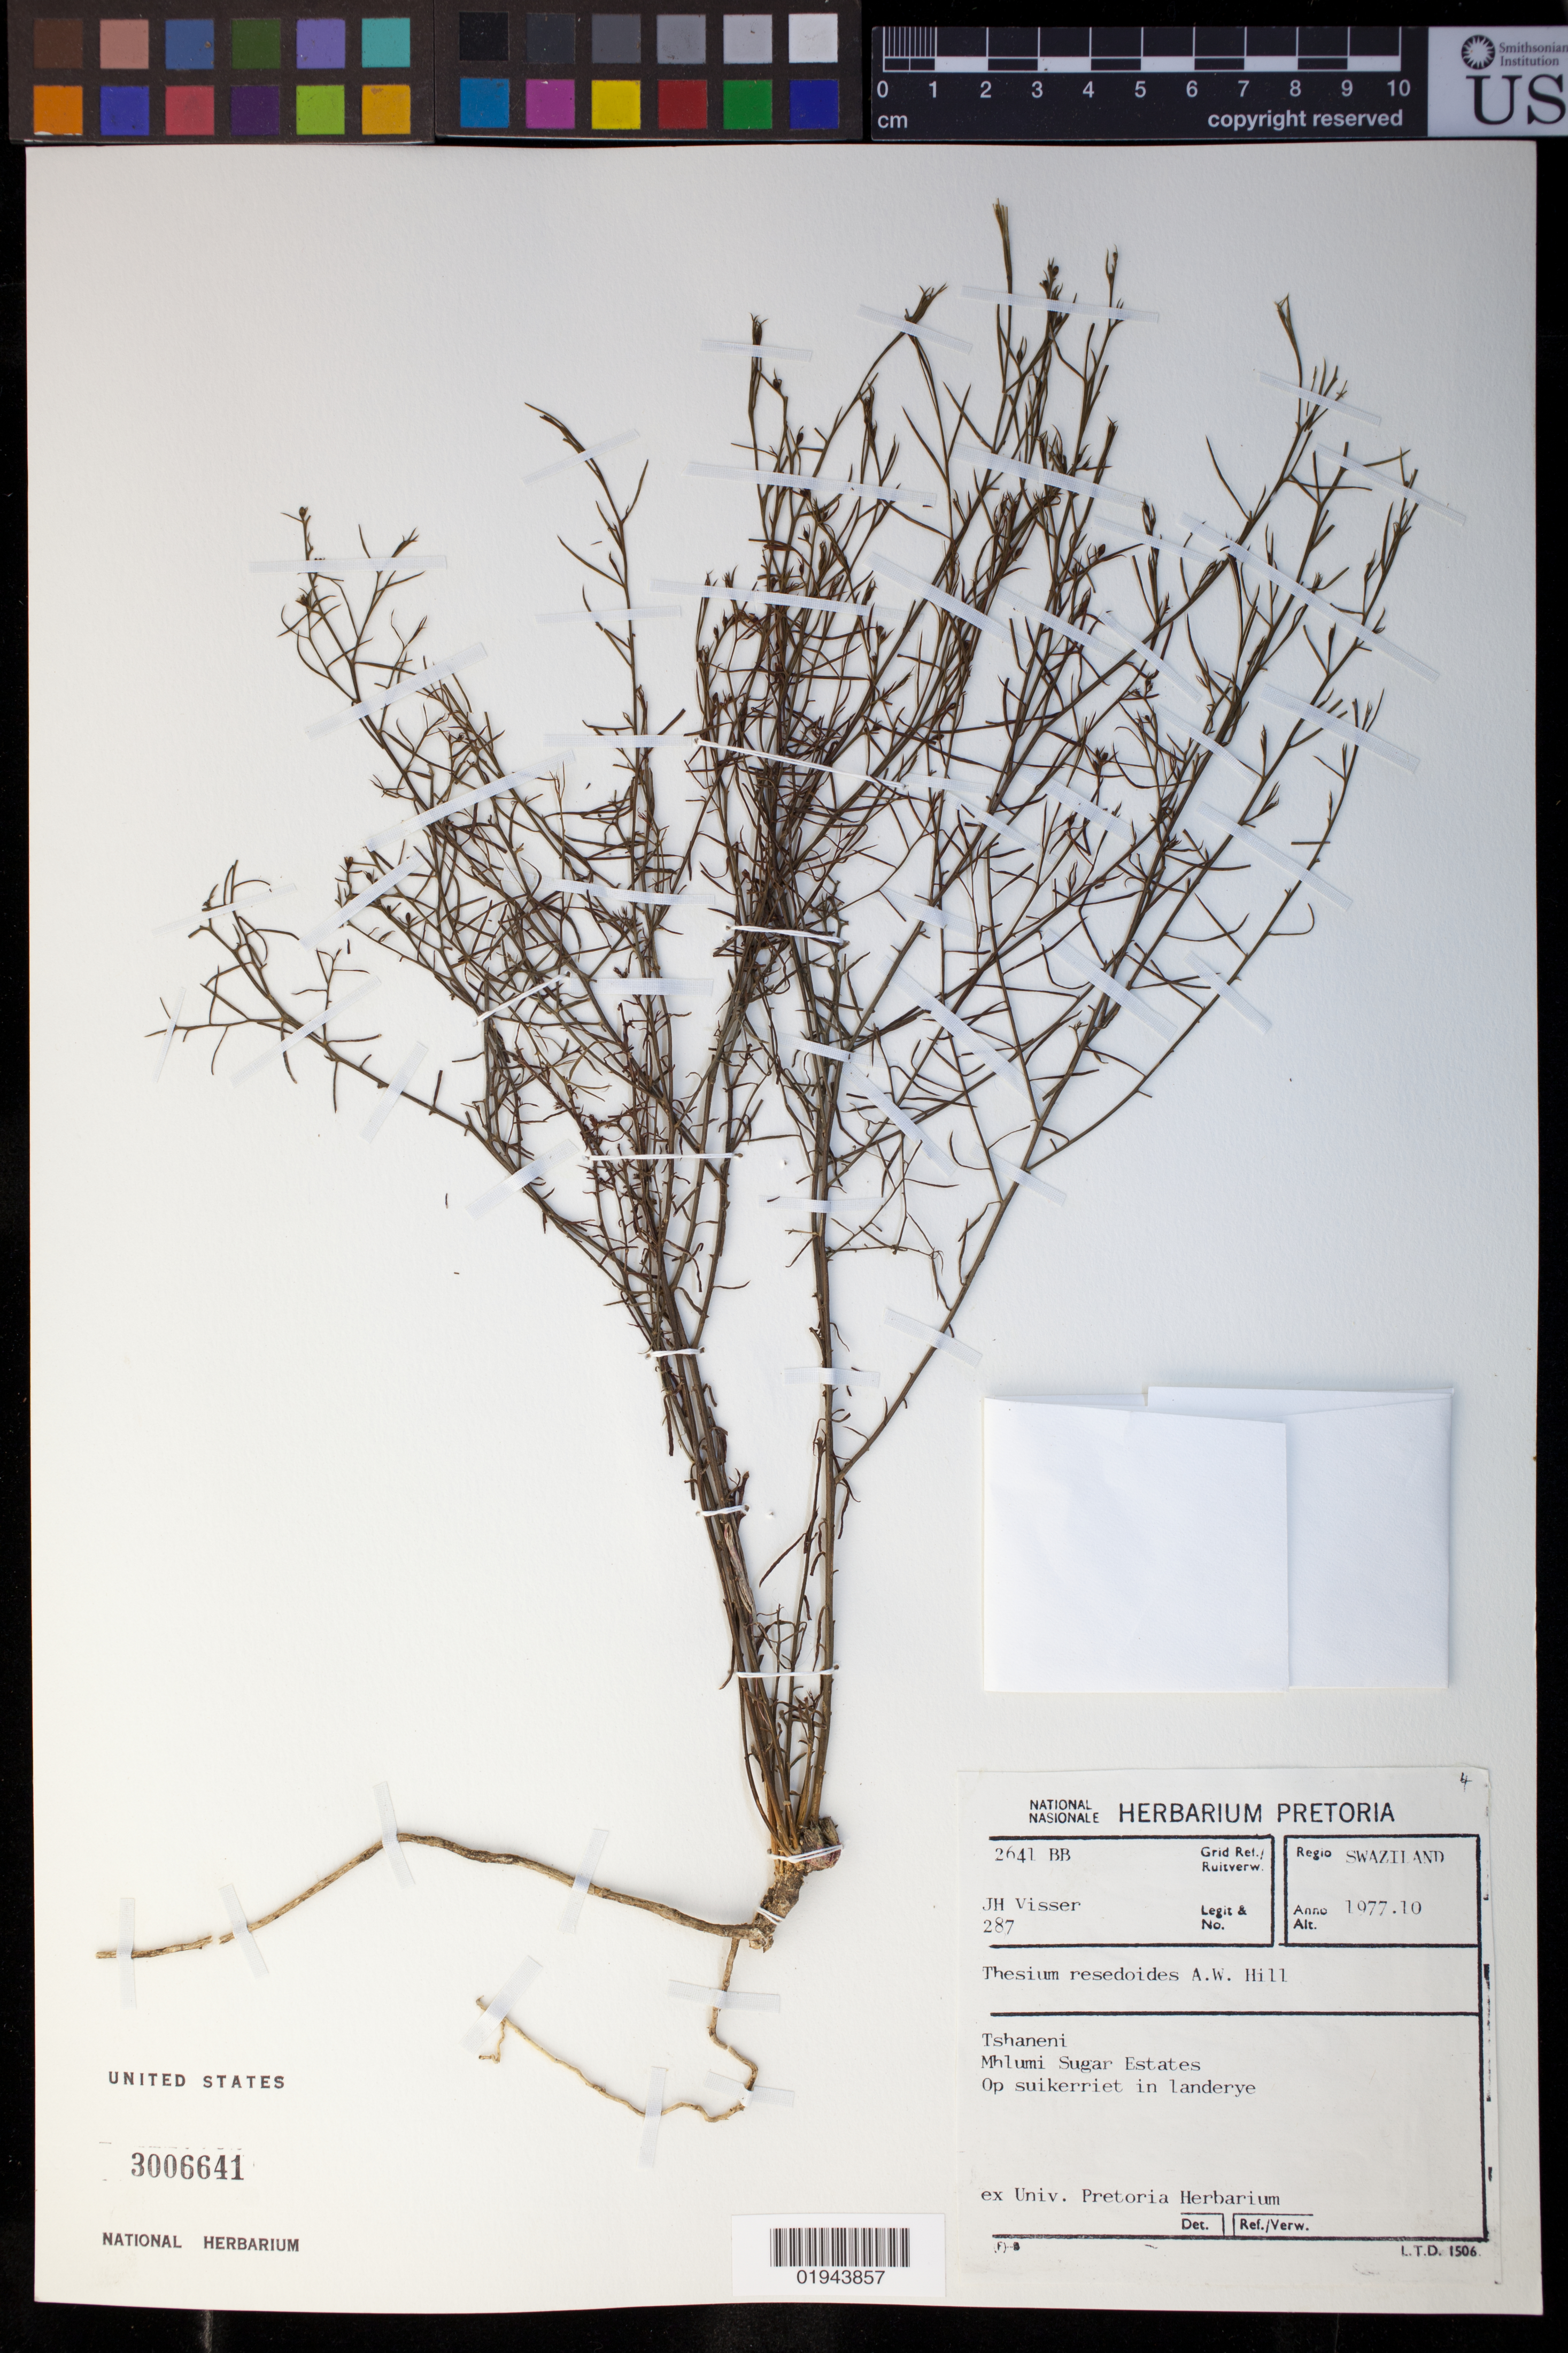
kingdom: Plantae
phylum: Tracheophyta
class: Magnoliopsida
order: Santalales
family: Thesiaceae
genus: Thesium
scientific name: Thesium resedoides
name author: A.W. Hill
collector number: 287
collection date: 1977-10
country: Eswatini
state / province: Lubombo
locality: Mhlumi Sugar Estates, Tshaneni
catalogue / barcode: US 3006641